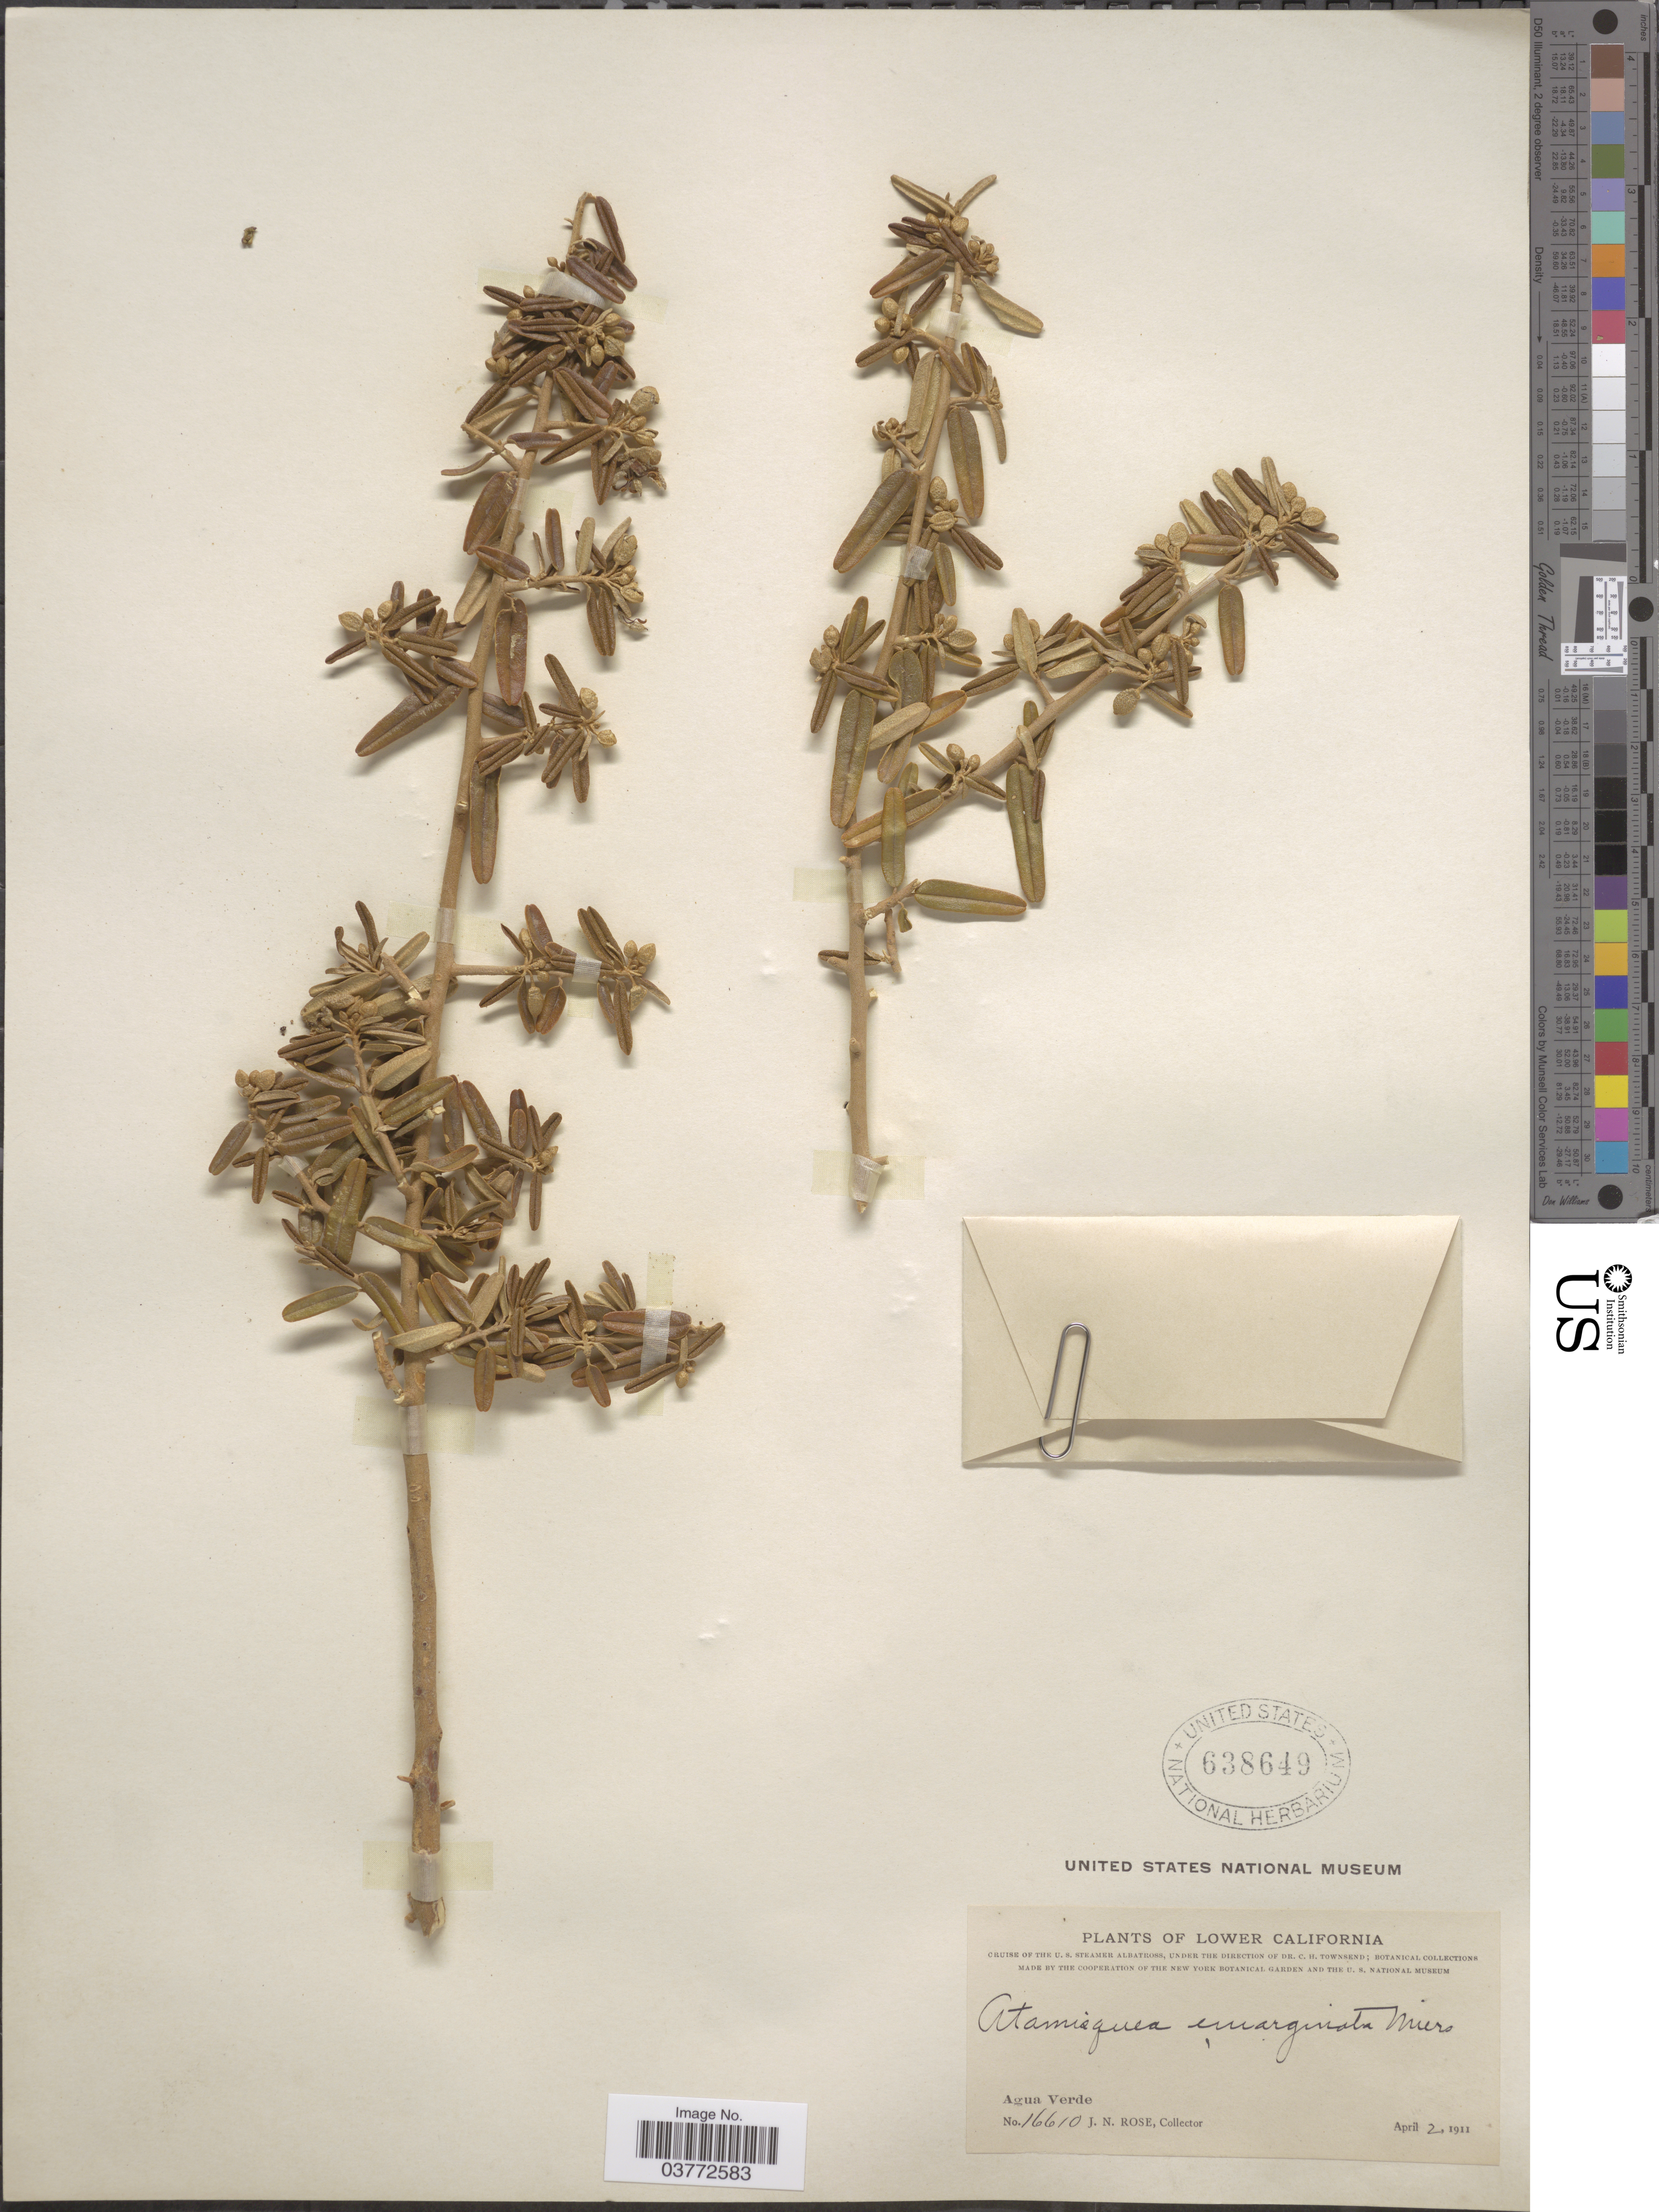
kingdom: Plantae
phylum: Tracheophyta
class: Magnoliopsida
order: Brassicales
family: Capparaceae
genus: Atamisquea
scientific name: Atamisquea emarginata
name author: Miers ex Hook. & Arn.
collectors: J. N. Rose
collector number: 16610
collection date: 1911-04-02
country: Mexico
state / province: Baja California Sur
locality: Lower California. Agua Verde.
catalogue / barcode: US 638649